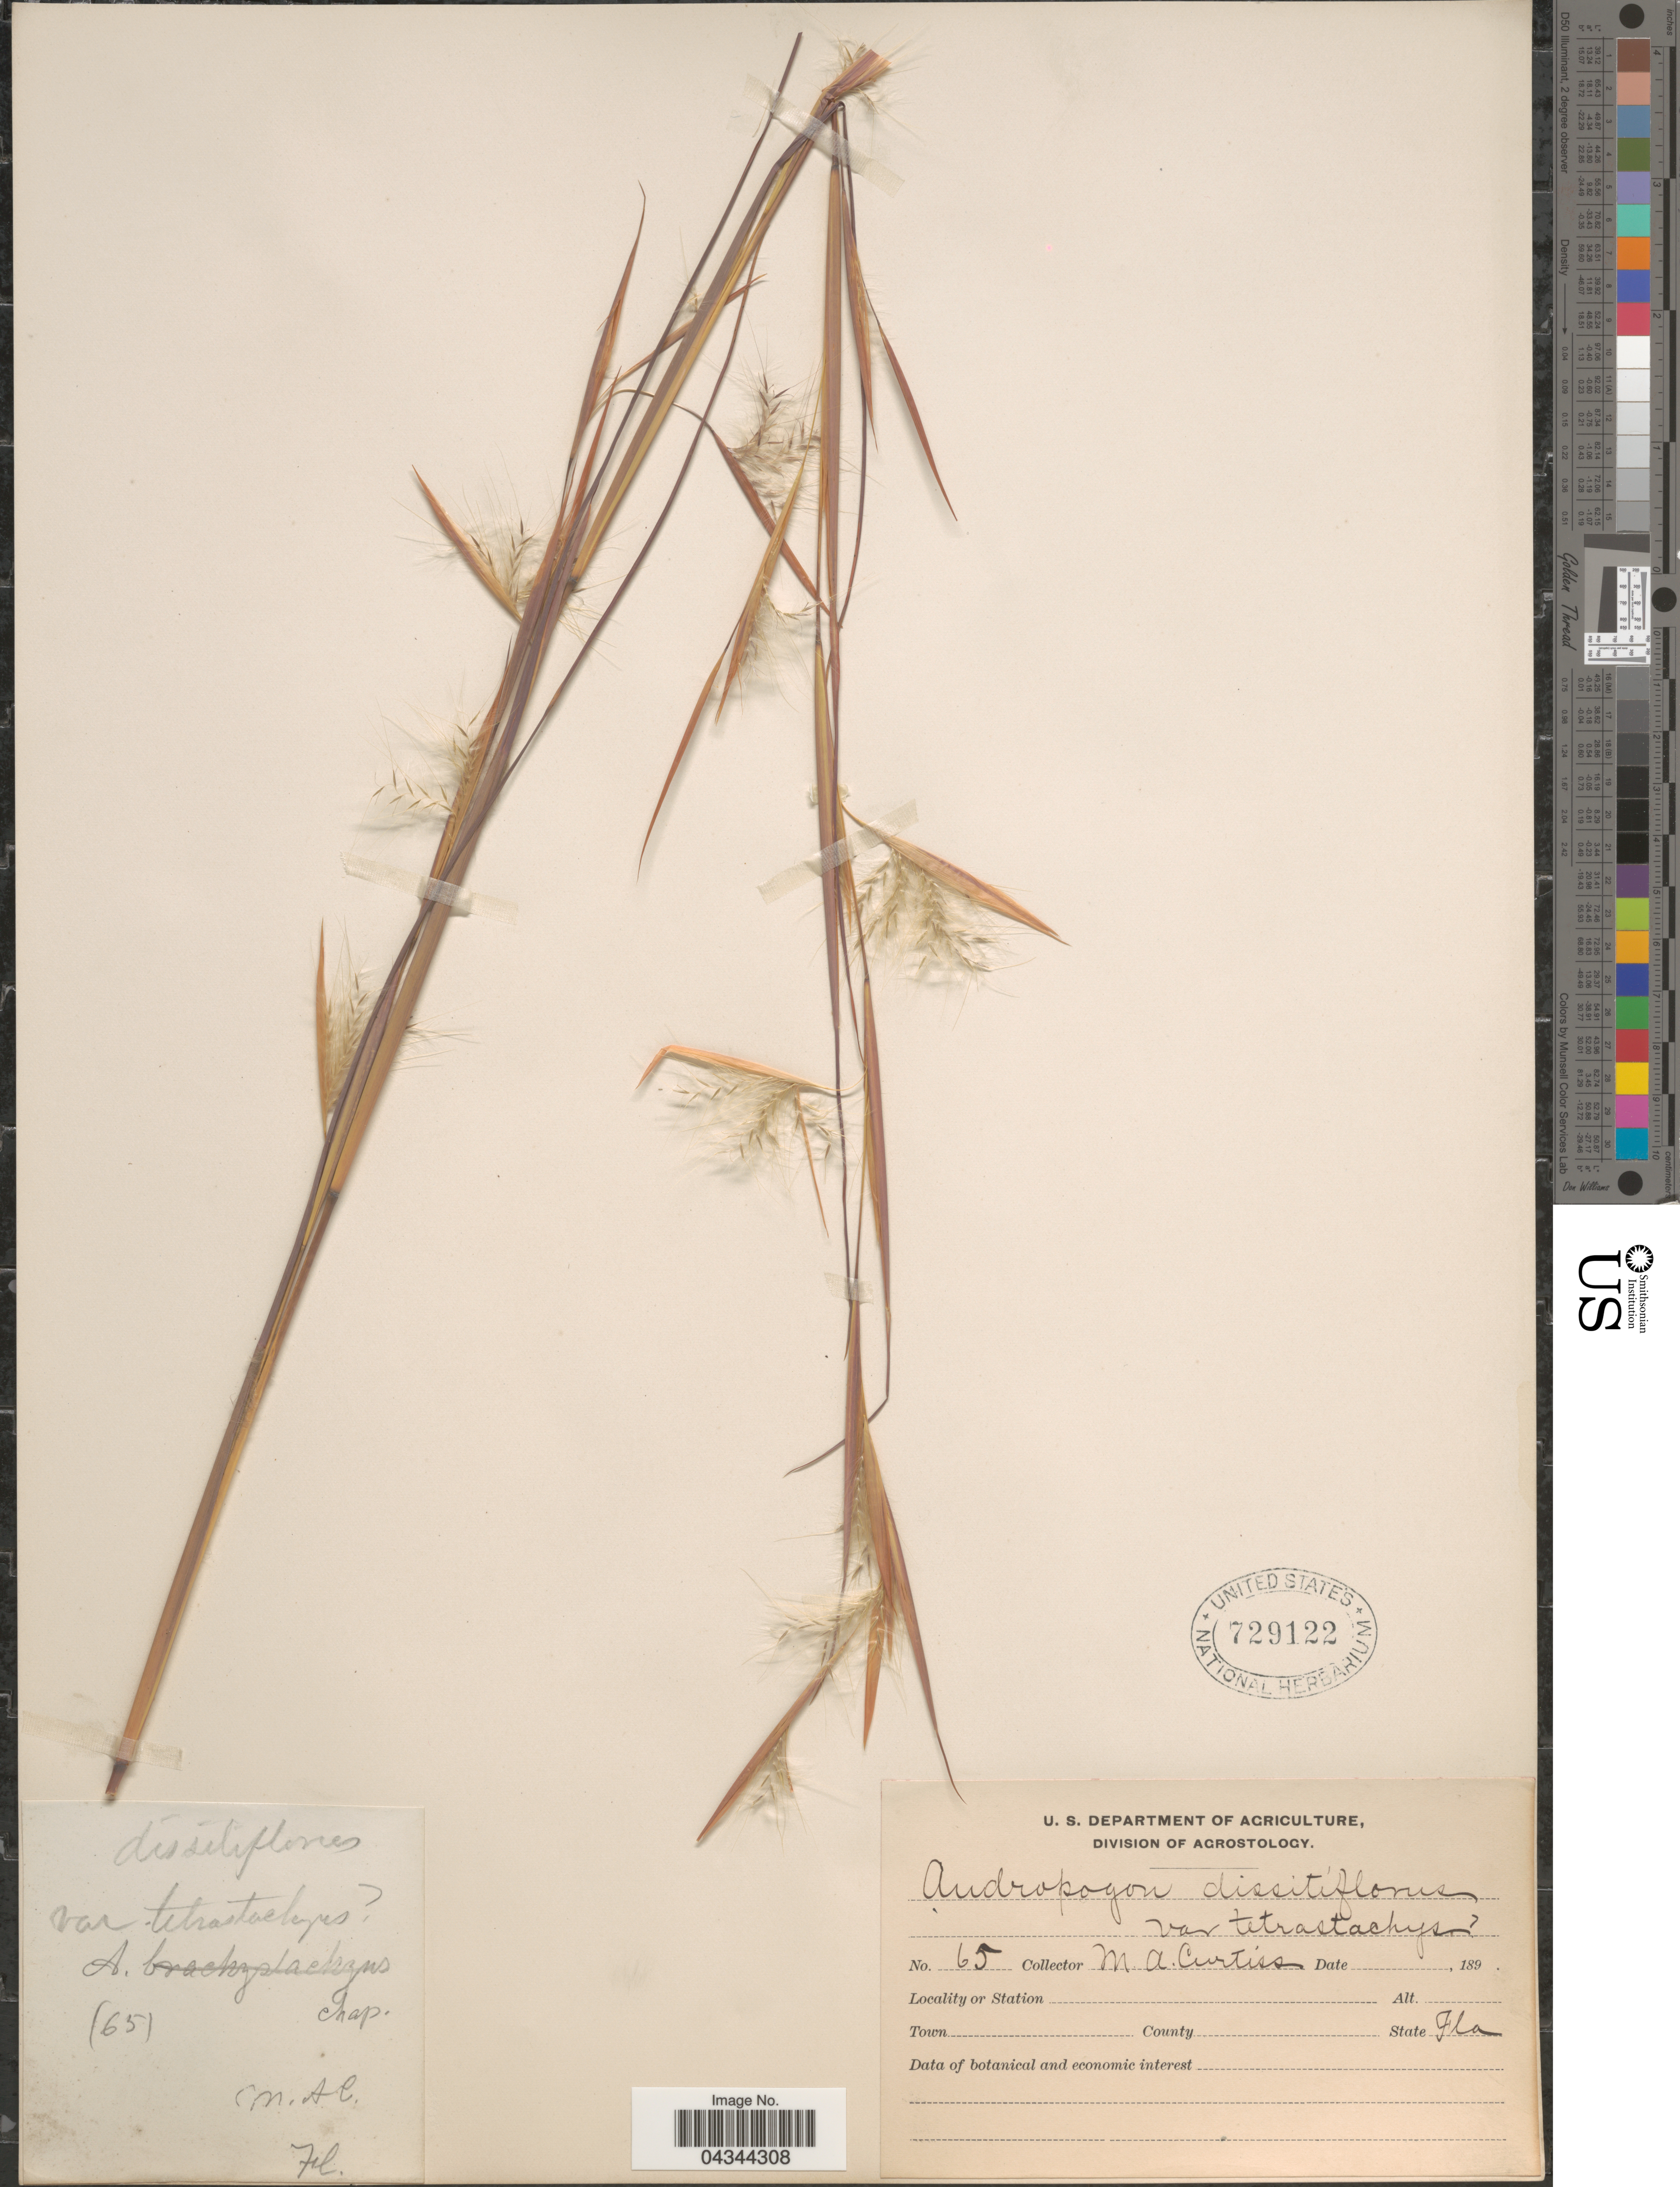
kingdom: Plantae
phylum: Tracheophyta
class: Liliopsida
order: Poales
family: Poaceae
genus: Andropogon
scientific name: Andropogon virginicus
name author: L.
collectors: M. A. Curtiss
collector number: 65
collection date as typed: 189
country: United States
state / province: Florida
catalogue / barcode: US 729122